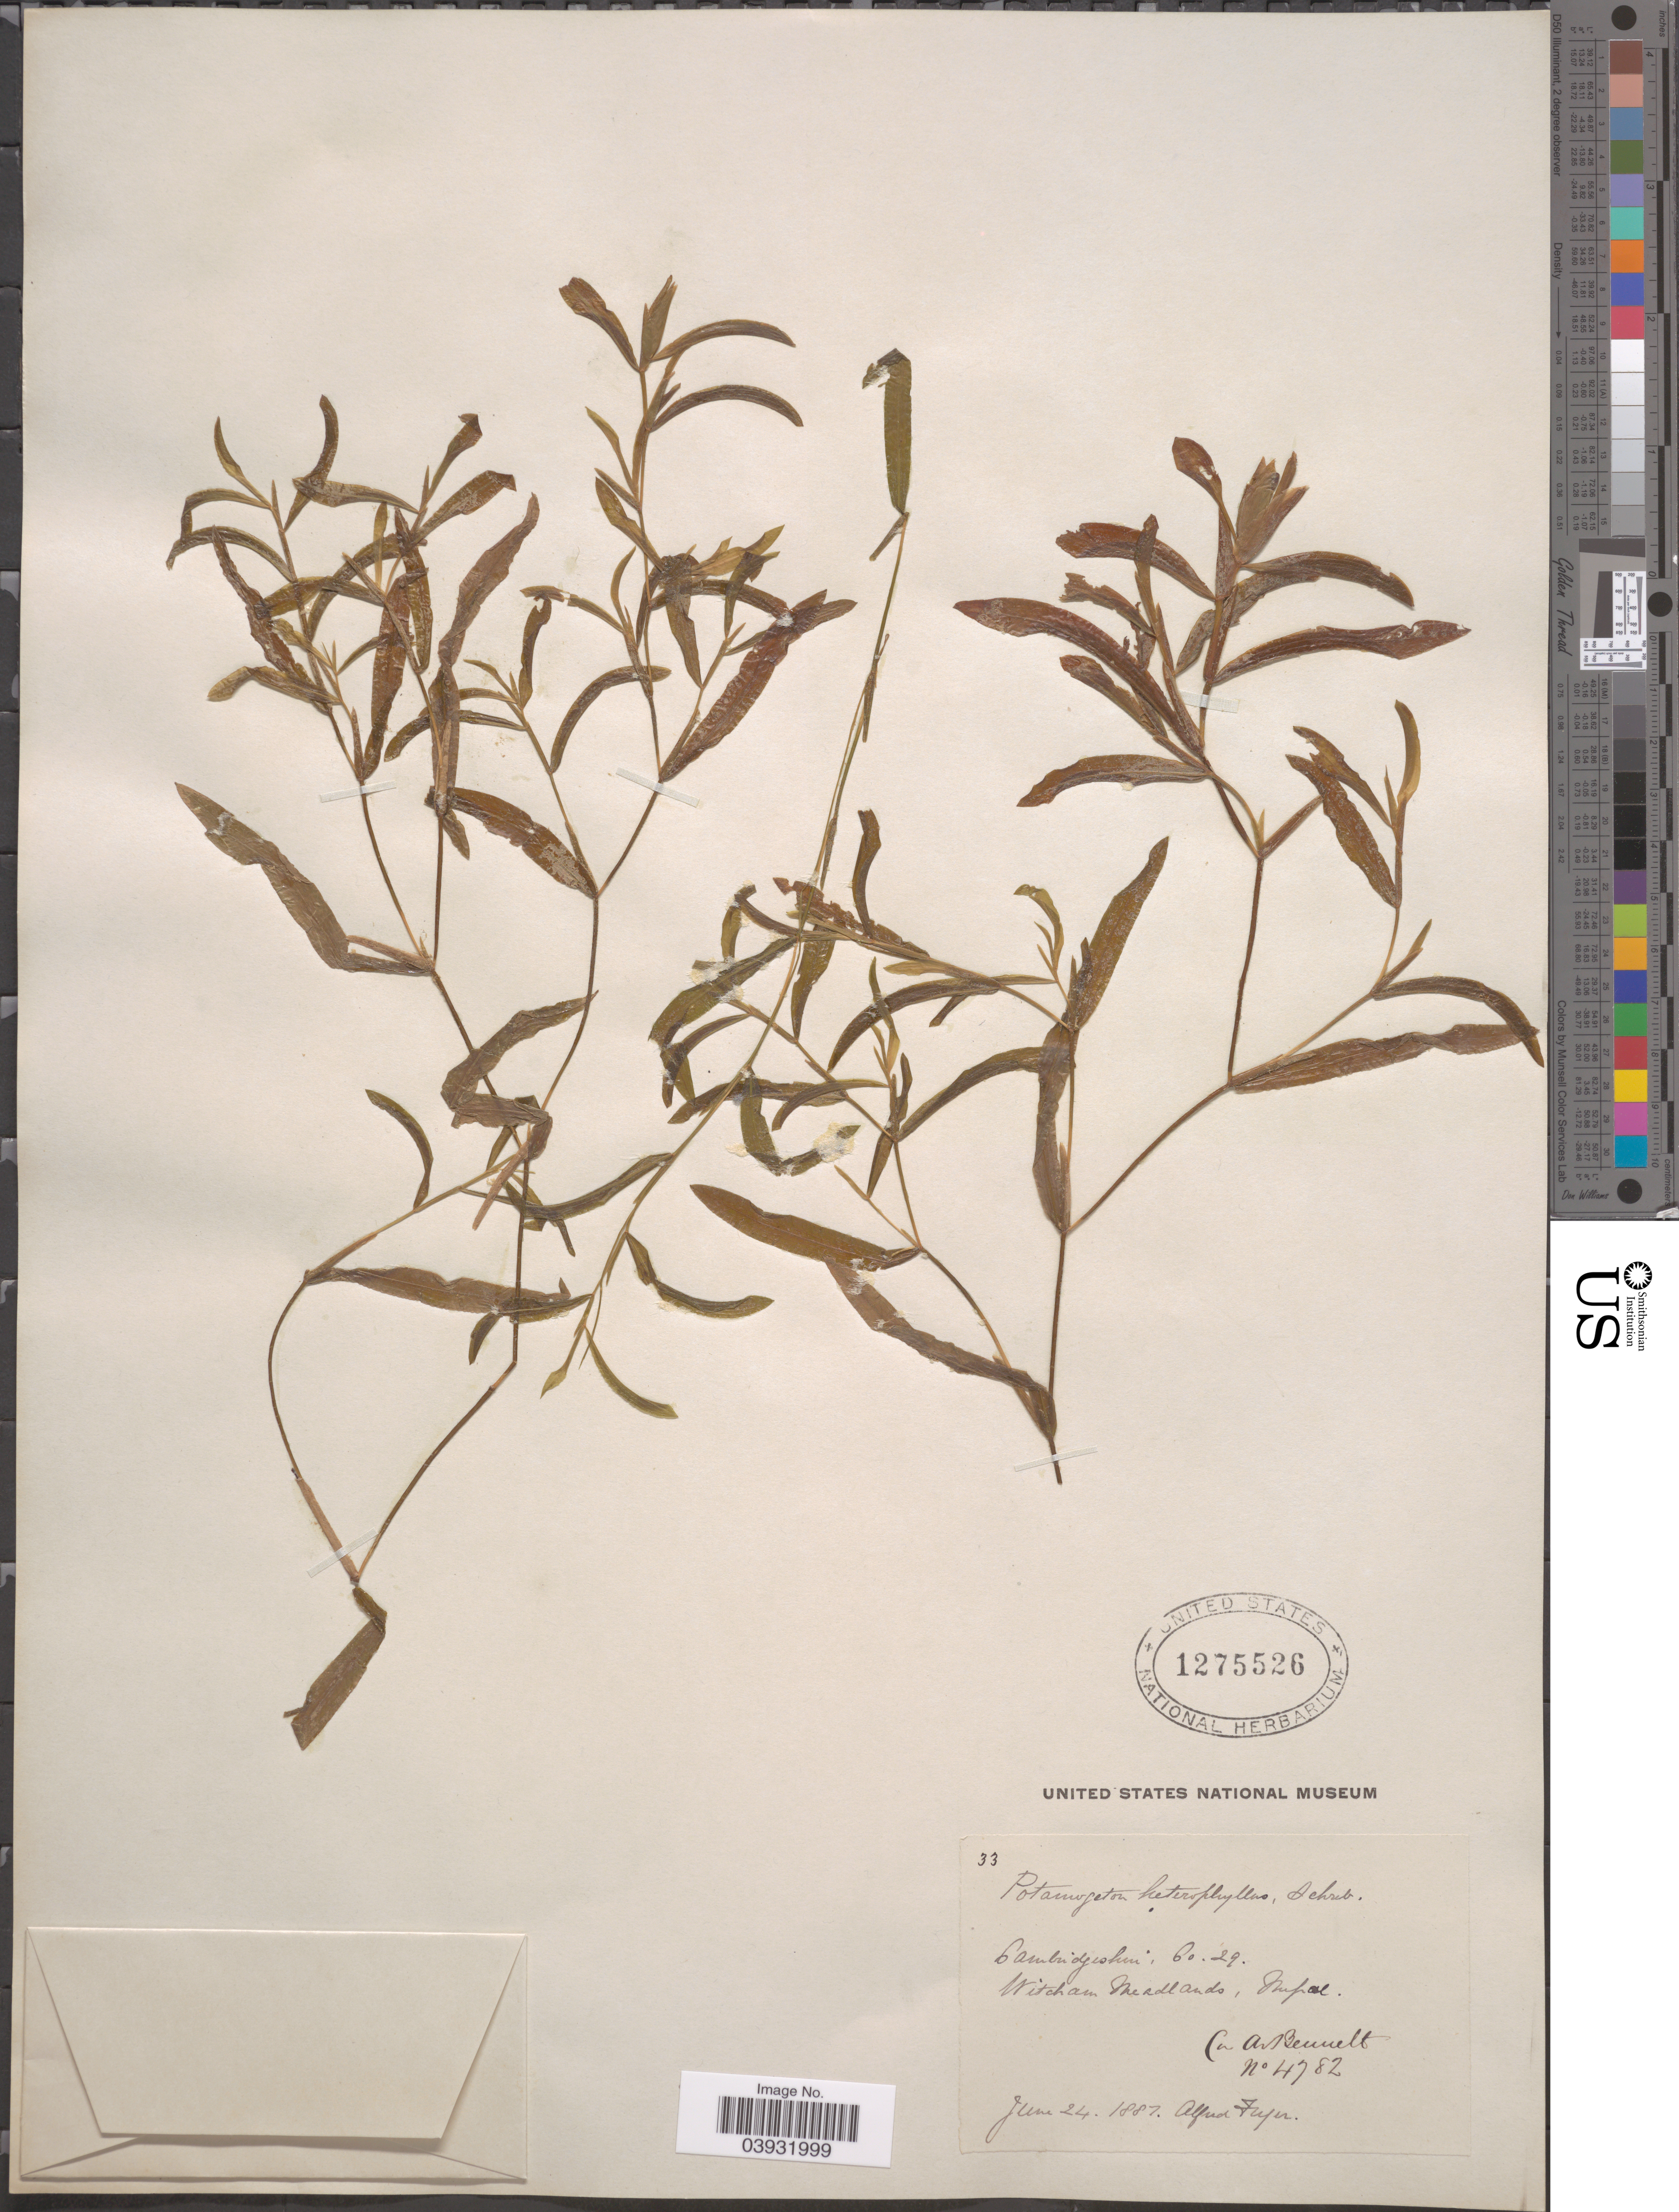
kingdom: Plantae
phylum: Tracheophyta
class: Liliopsida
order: Alismatales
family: Potamogetonaceae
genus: Potamogeton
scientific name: Potamogeton heterophyllus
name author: Schreb.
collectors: A. Fryer & A. Bennett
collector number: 4782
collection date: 1887-06-24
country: United Kingdom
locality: Cambridgeshire; Witcham Meadlands.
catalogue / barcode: US 1275526